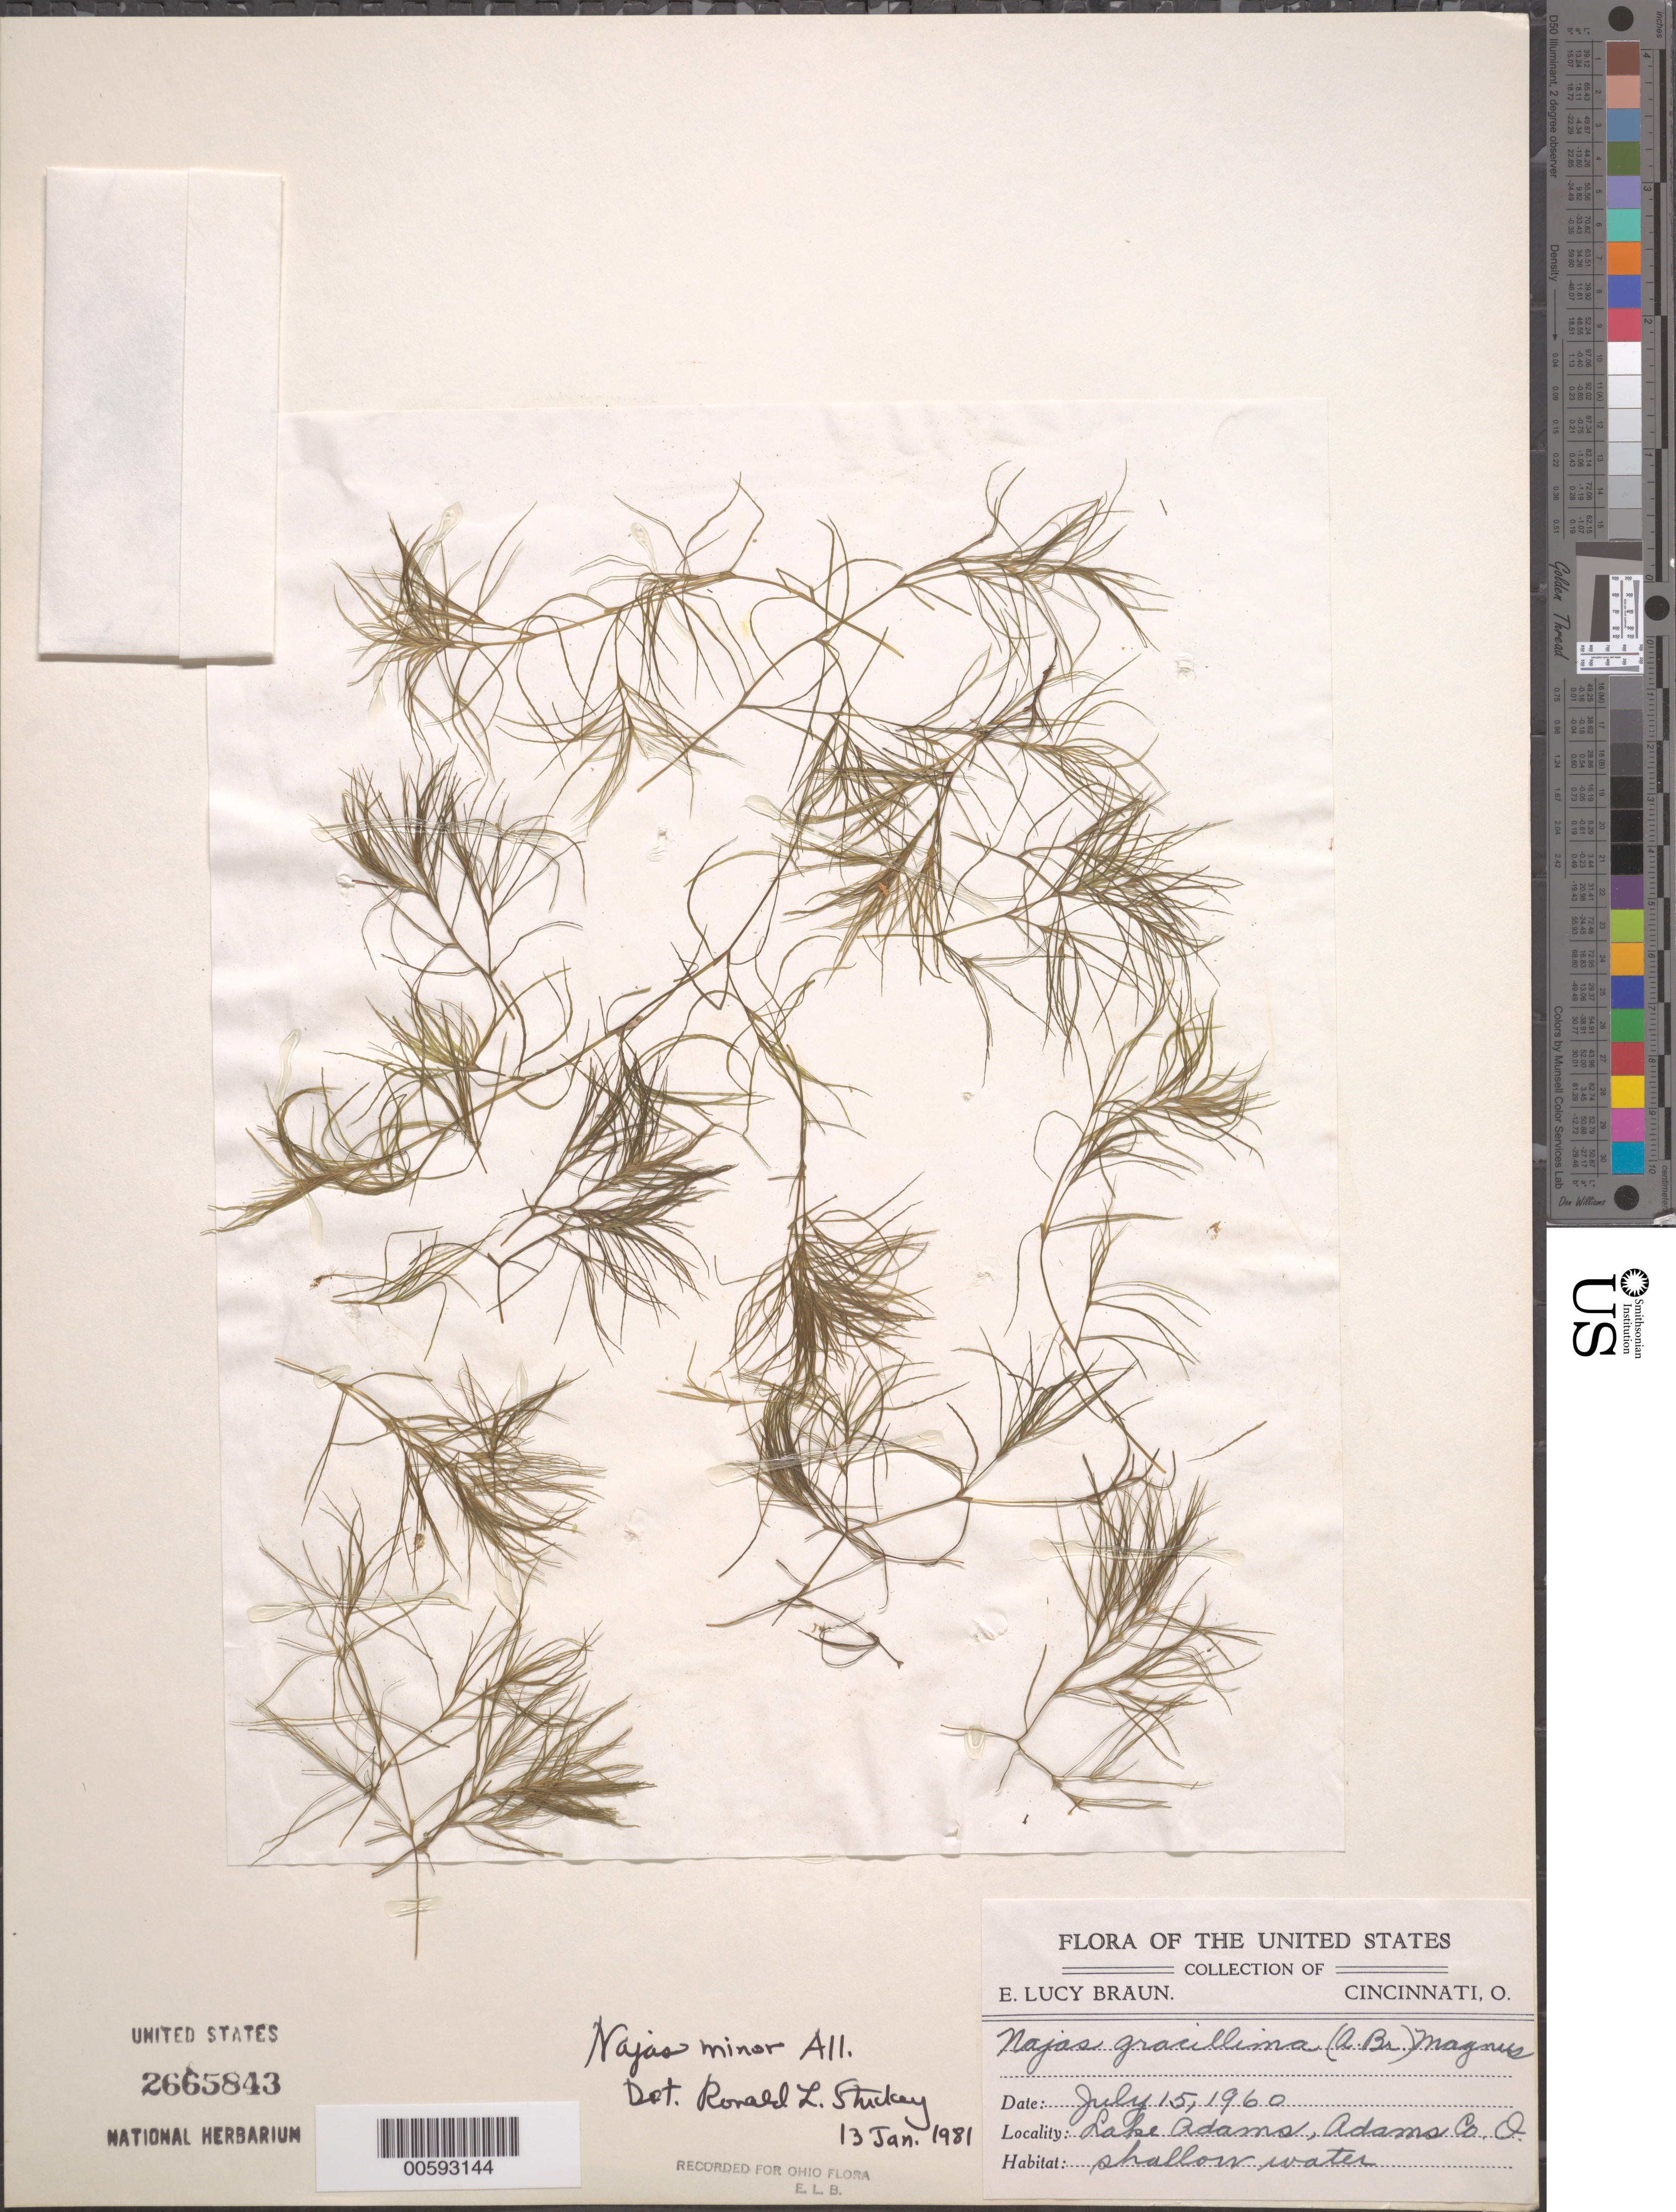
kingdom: Plantae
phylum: Tracheophyta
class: Liliopsida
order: Alismatales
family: Hydrocharitaceae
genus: Najas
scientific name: Najas minor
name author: All.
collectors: E. L. Braun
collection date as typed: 15 Jul 1960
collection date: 1960-07-15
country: United States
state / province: Ohio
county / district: Adams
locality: Lake Adams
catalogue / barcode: US 2665843